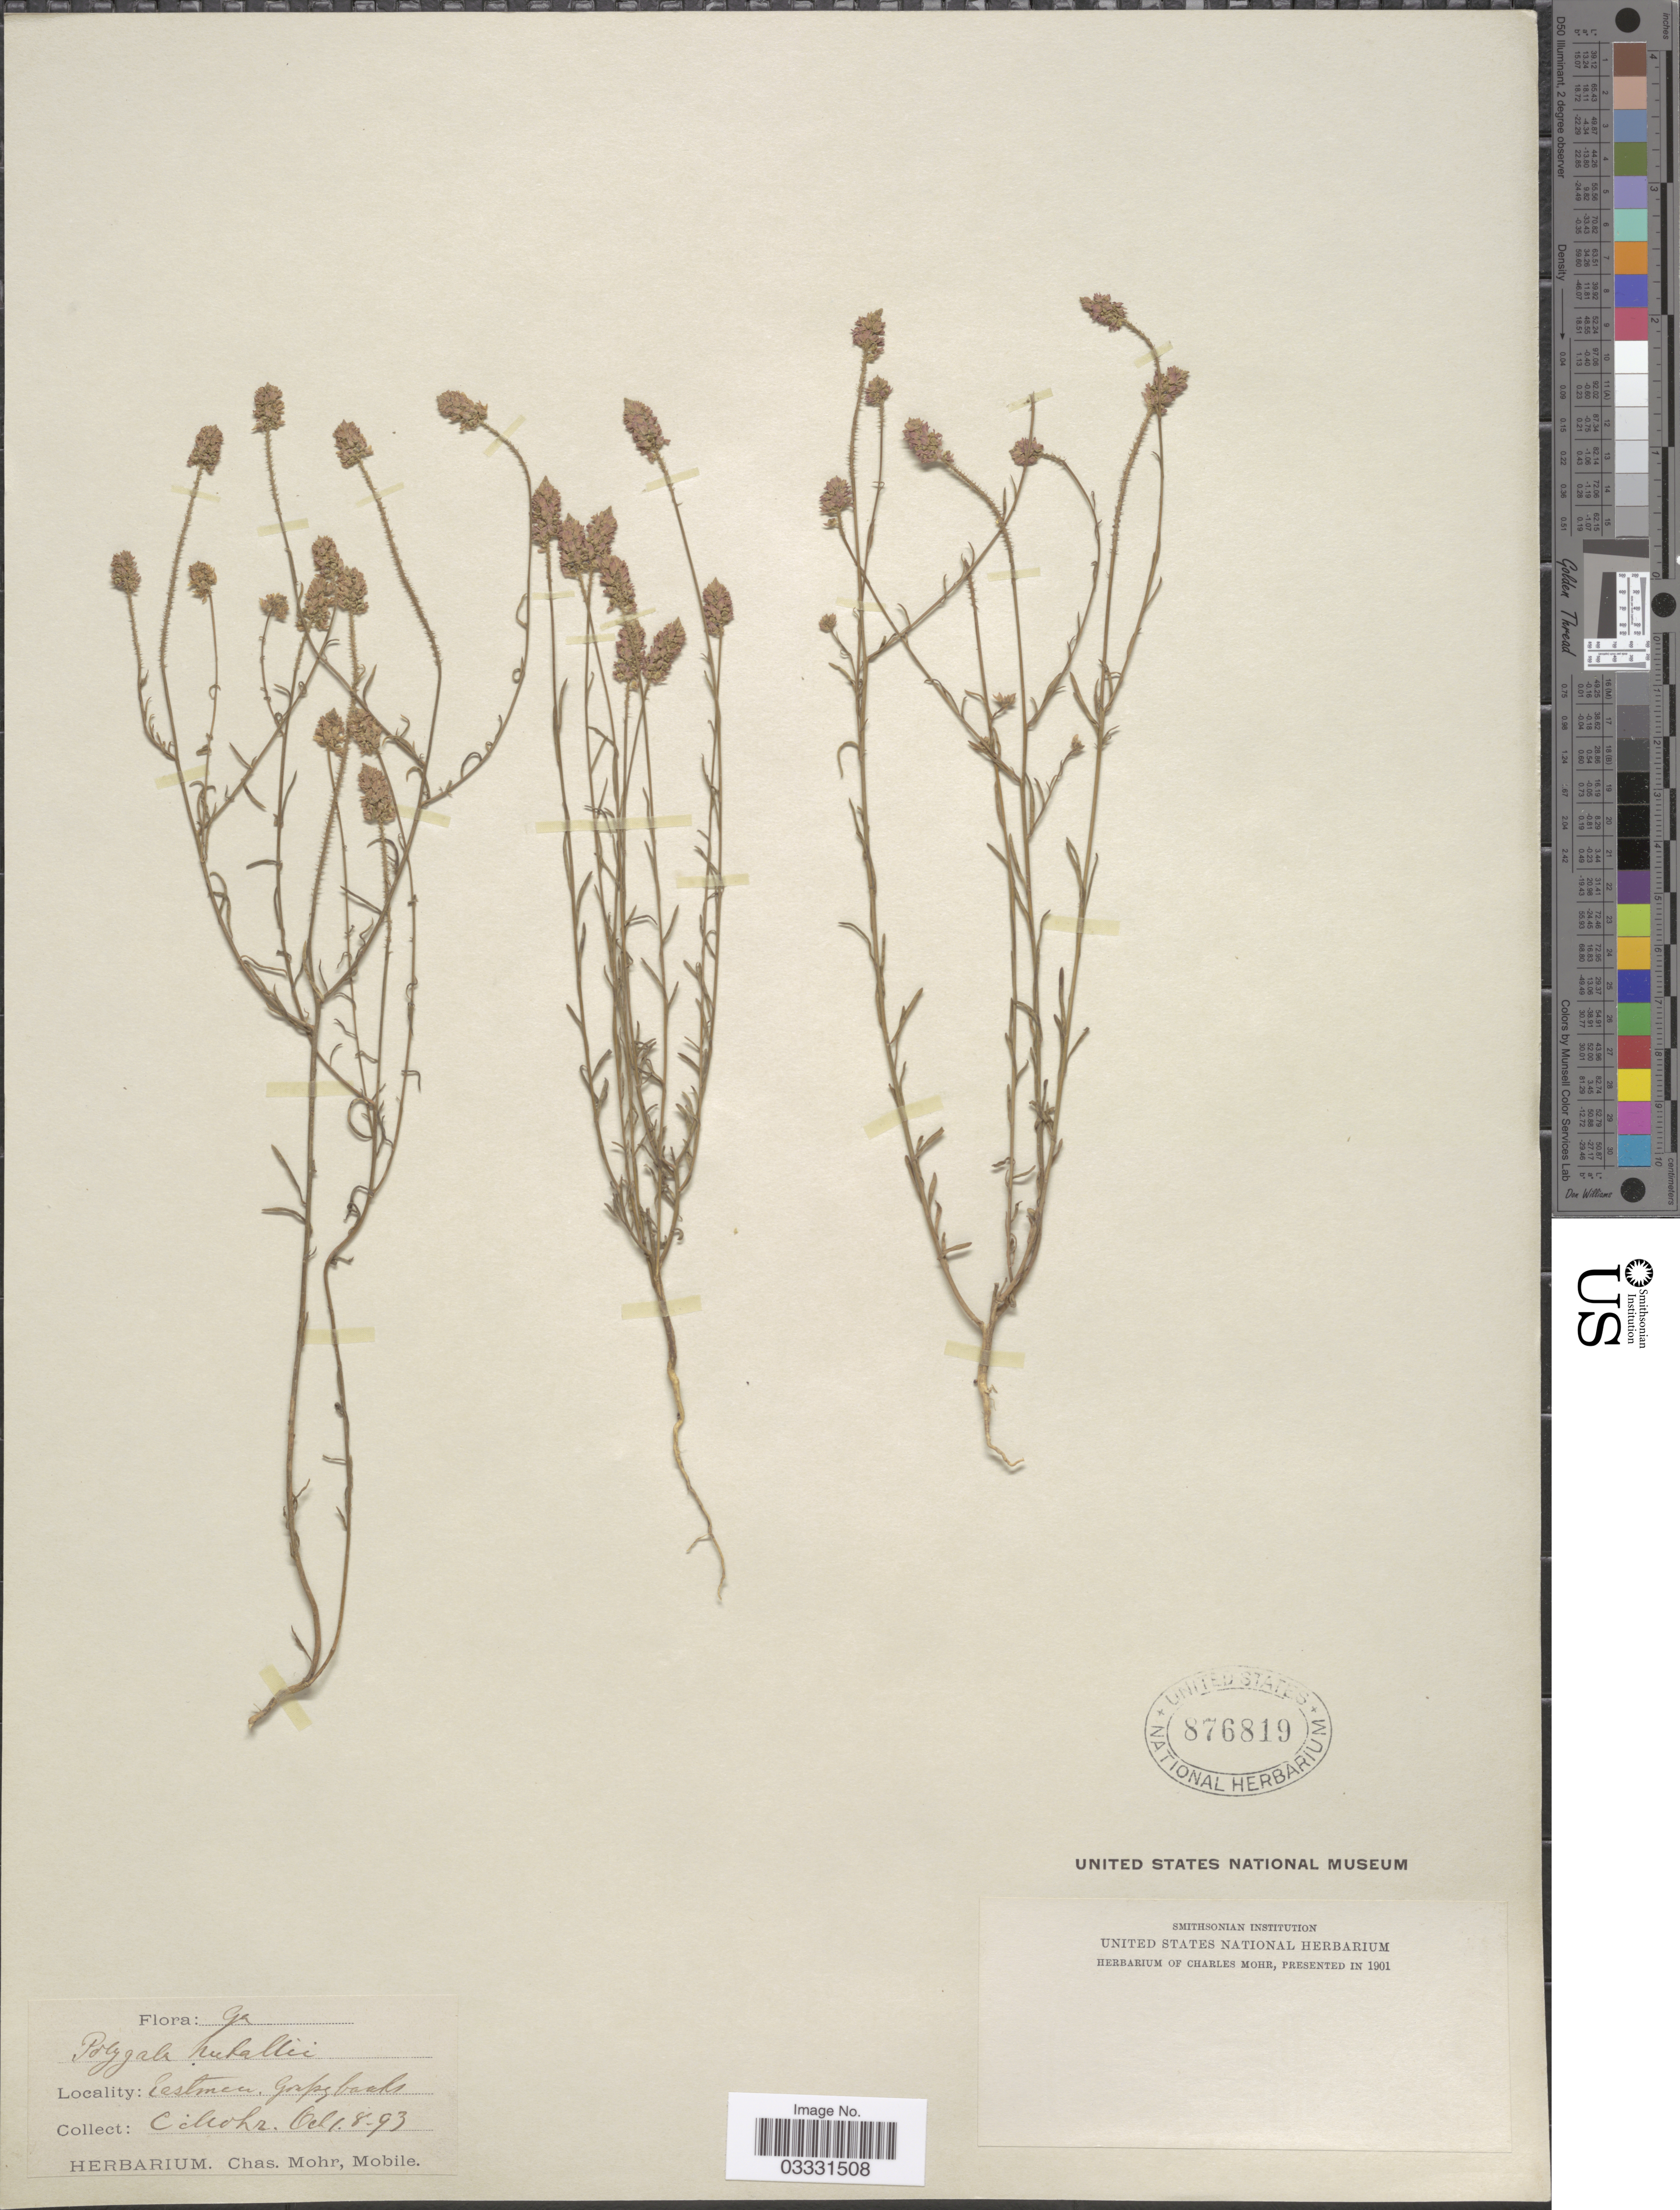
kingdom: Plantae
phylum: Tracheophyta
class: Magnoliopsida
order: Fabales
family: Polygalaceae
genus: Polygala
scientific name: Polygala nuttallii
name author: Torr. & A. Gray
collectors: Mohr, C. T. (herbarium)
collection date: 1893-10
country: United States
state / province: Georgia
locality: Eastman. Grassy banks.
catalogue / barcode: US 876819